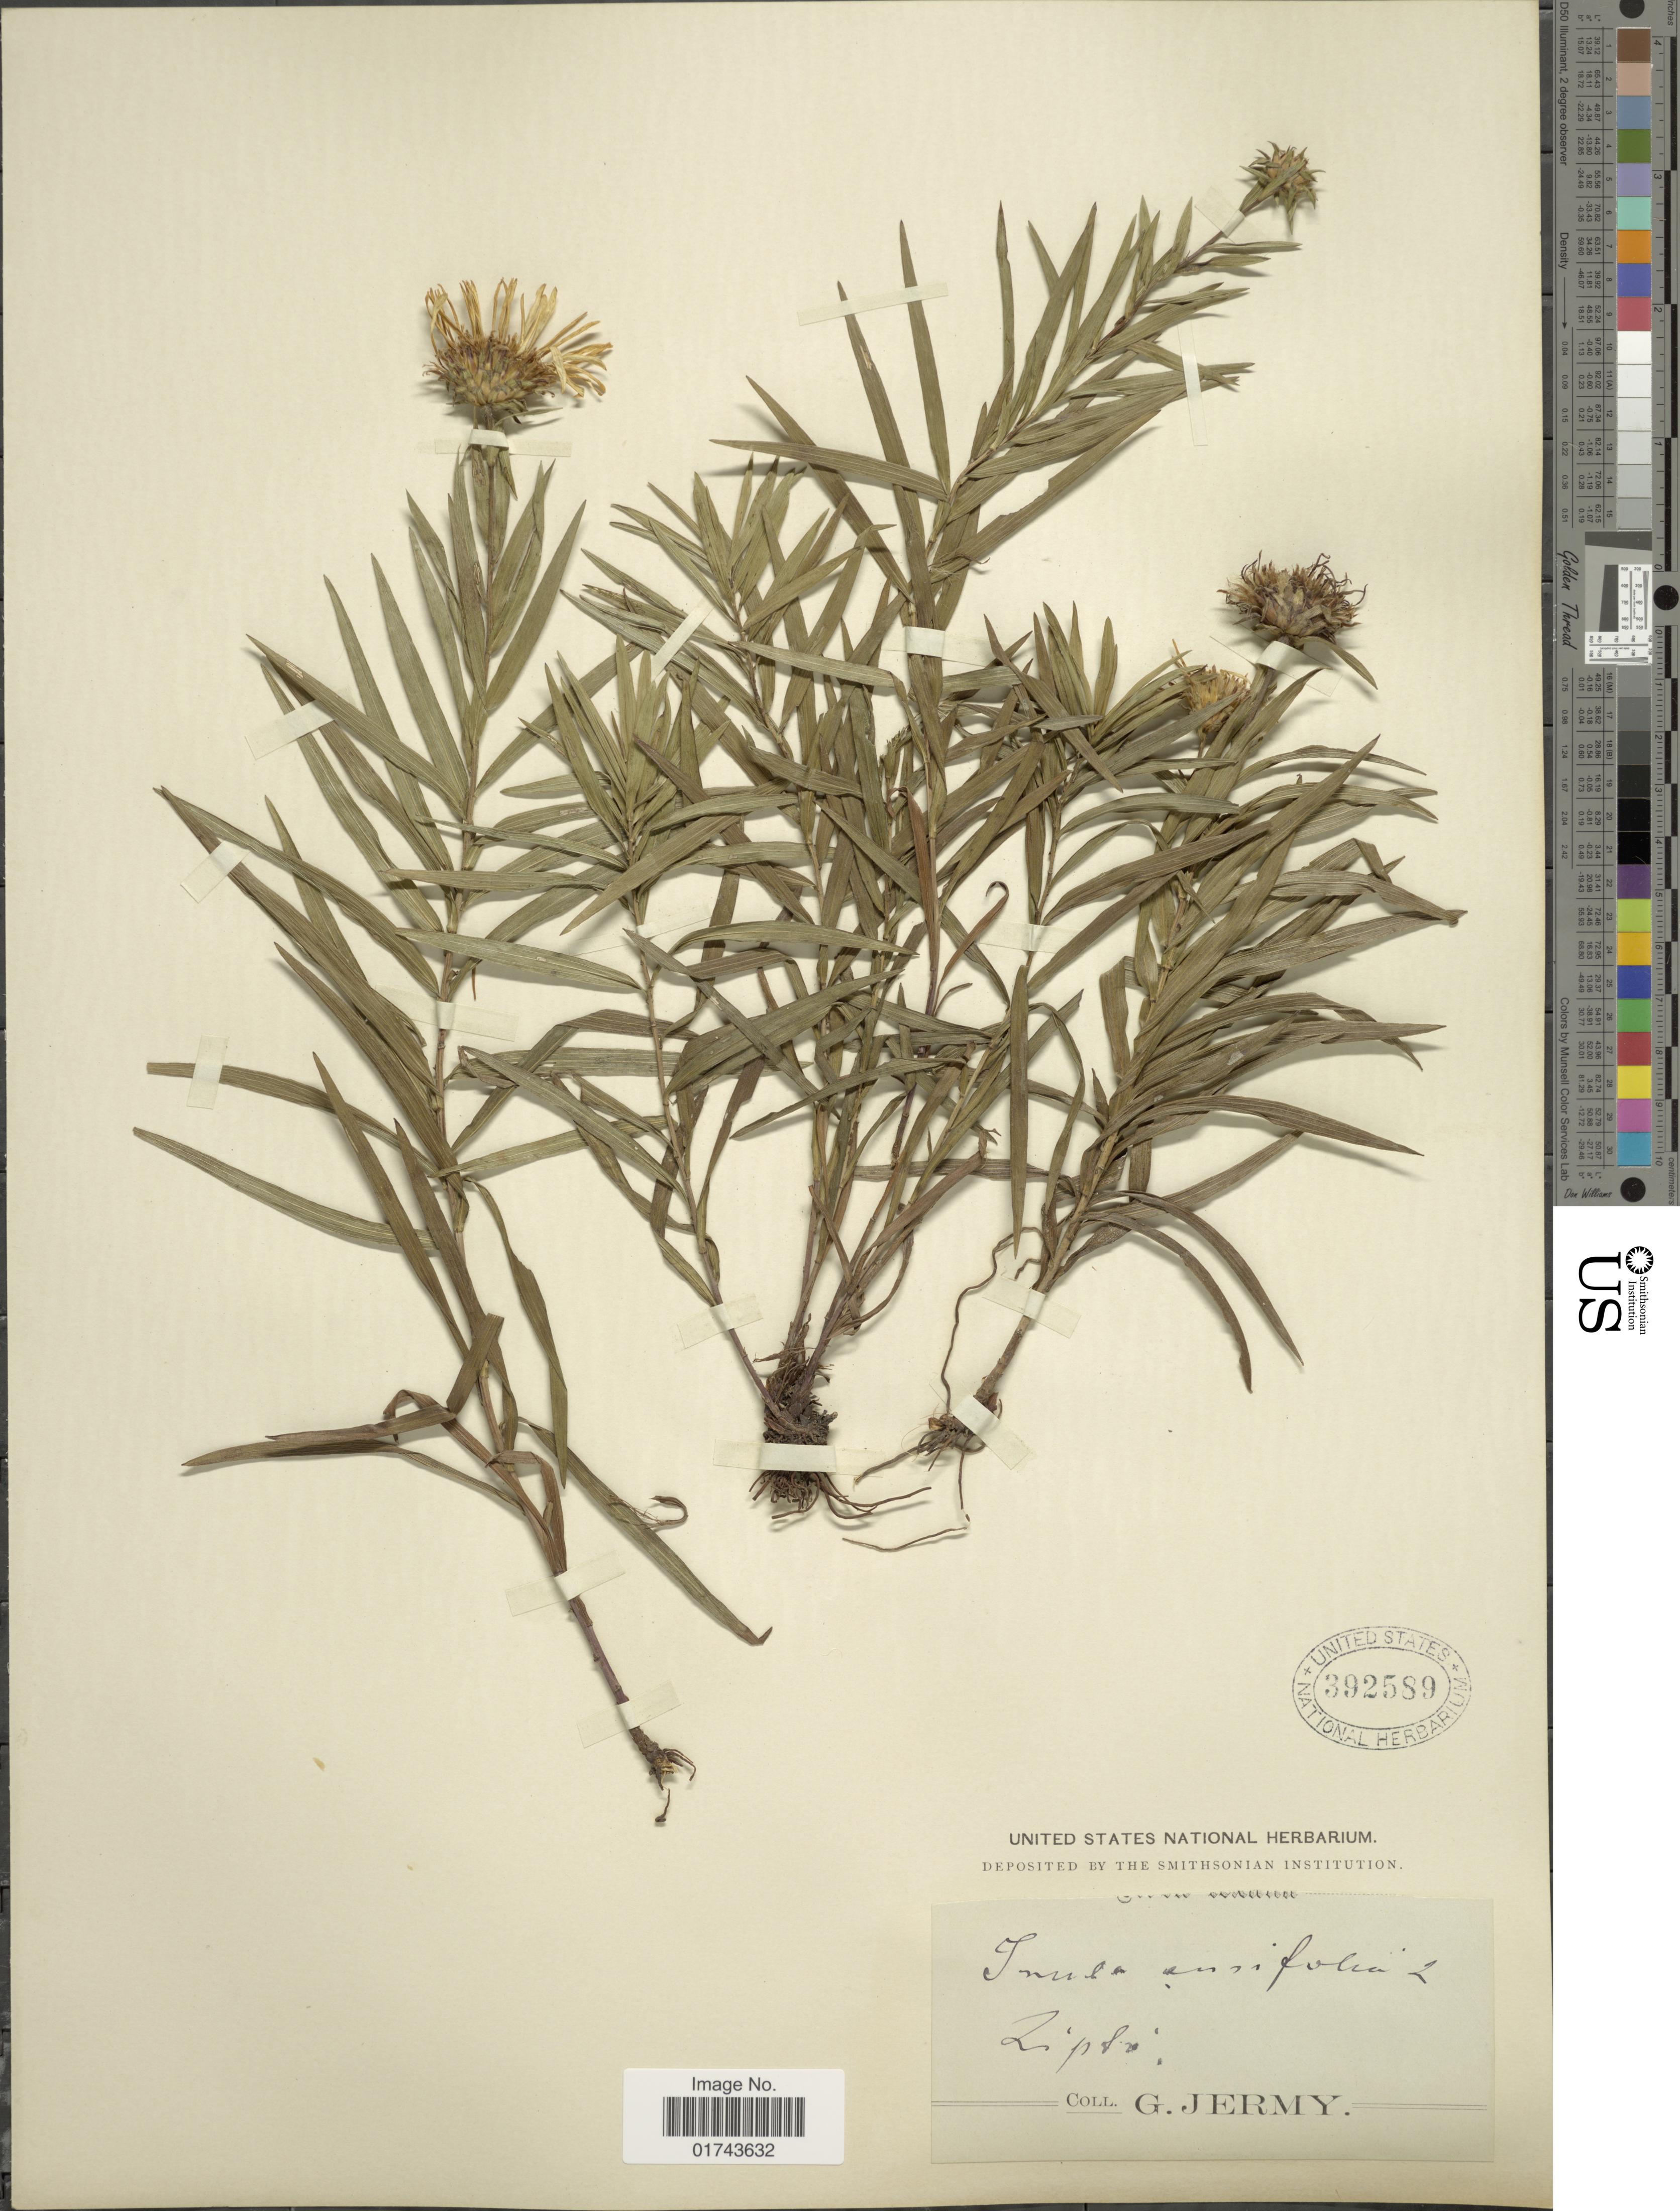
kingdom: Plantae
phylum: Tracheophyta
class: Magnoliopsida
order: Asterales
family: Asteraceae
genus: Inula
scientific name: Inula ensifolia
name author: L.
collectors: G. Jermy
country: United States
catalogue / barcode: US 392589